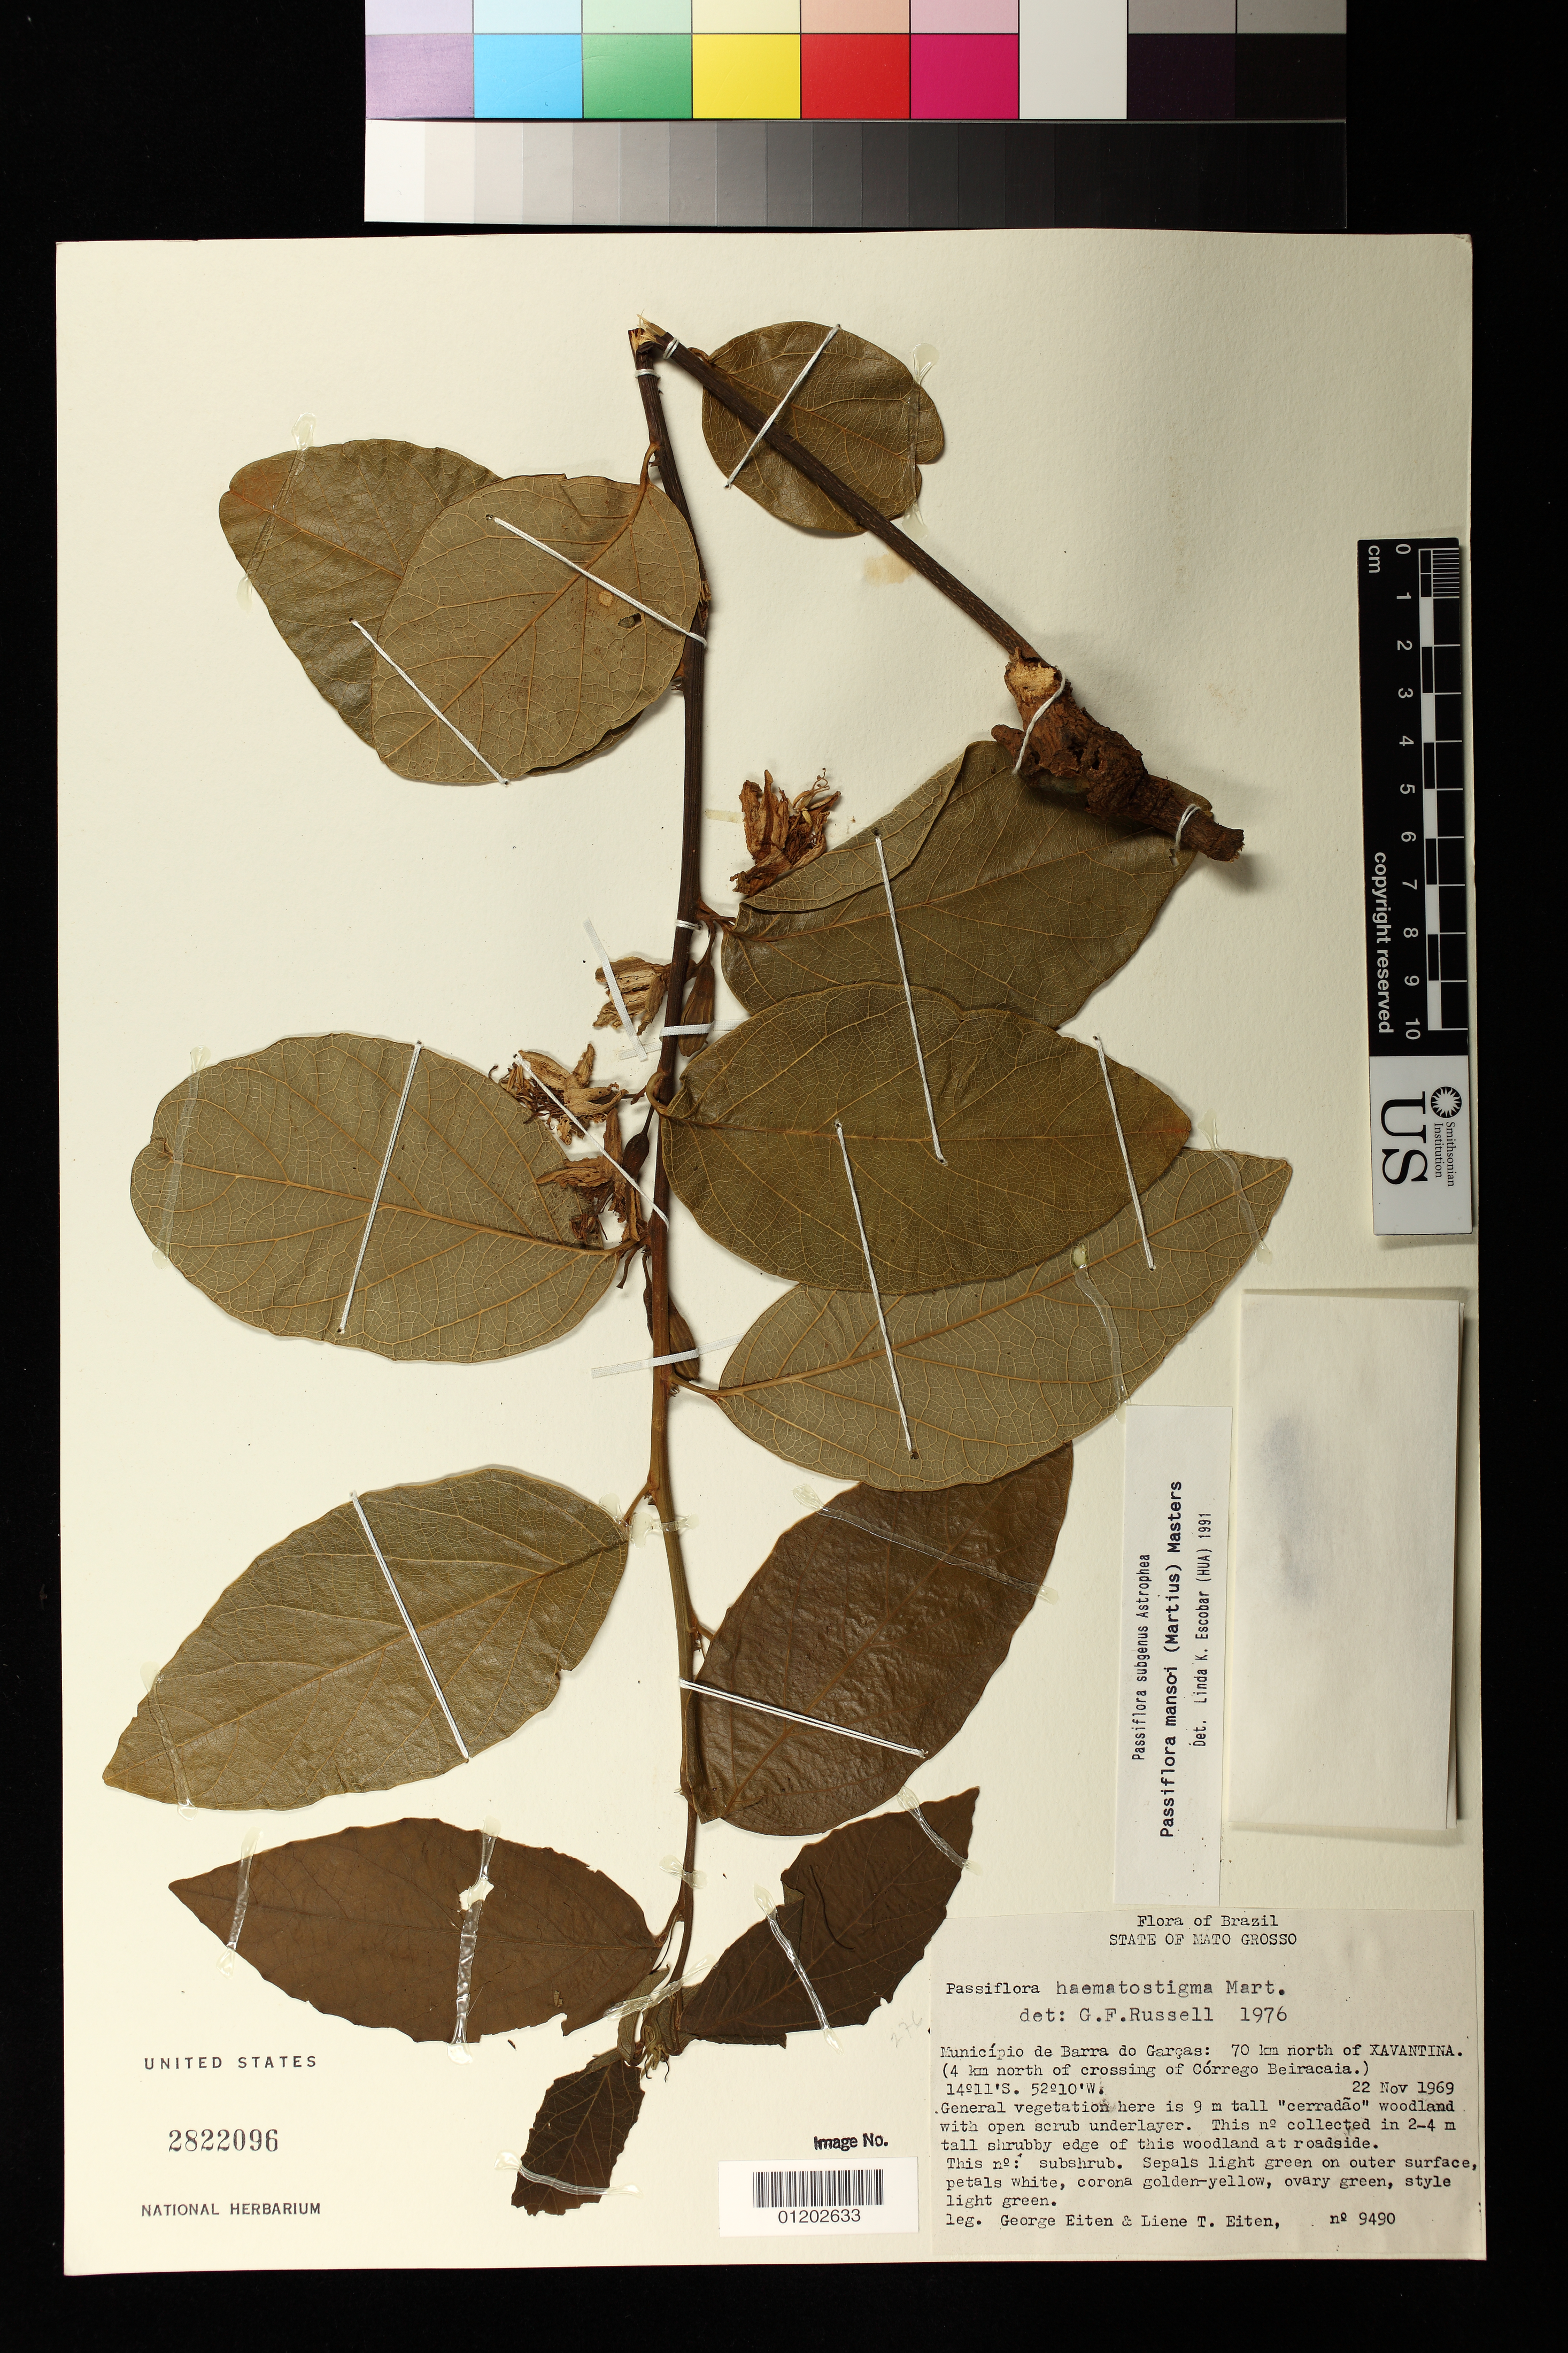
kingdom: Plantae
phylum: Tracheophyta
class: Magnoliopsida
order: Malpighiales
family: Passifloraceae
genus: Passiflora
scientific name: Passiflora mansoi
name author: (Mart.) Mast.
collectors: G. Eiten & L. T. Eiten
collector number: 9490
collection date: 1969-11-22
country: Brazil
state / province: Mato Grosso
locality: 70 km north of XAVANTINA. (4 km north of crossing of Corego Beiracaia.) Barra do Garças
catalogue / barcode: US 2822096